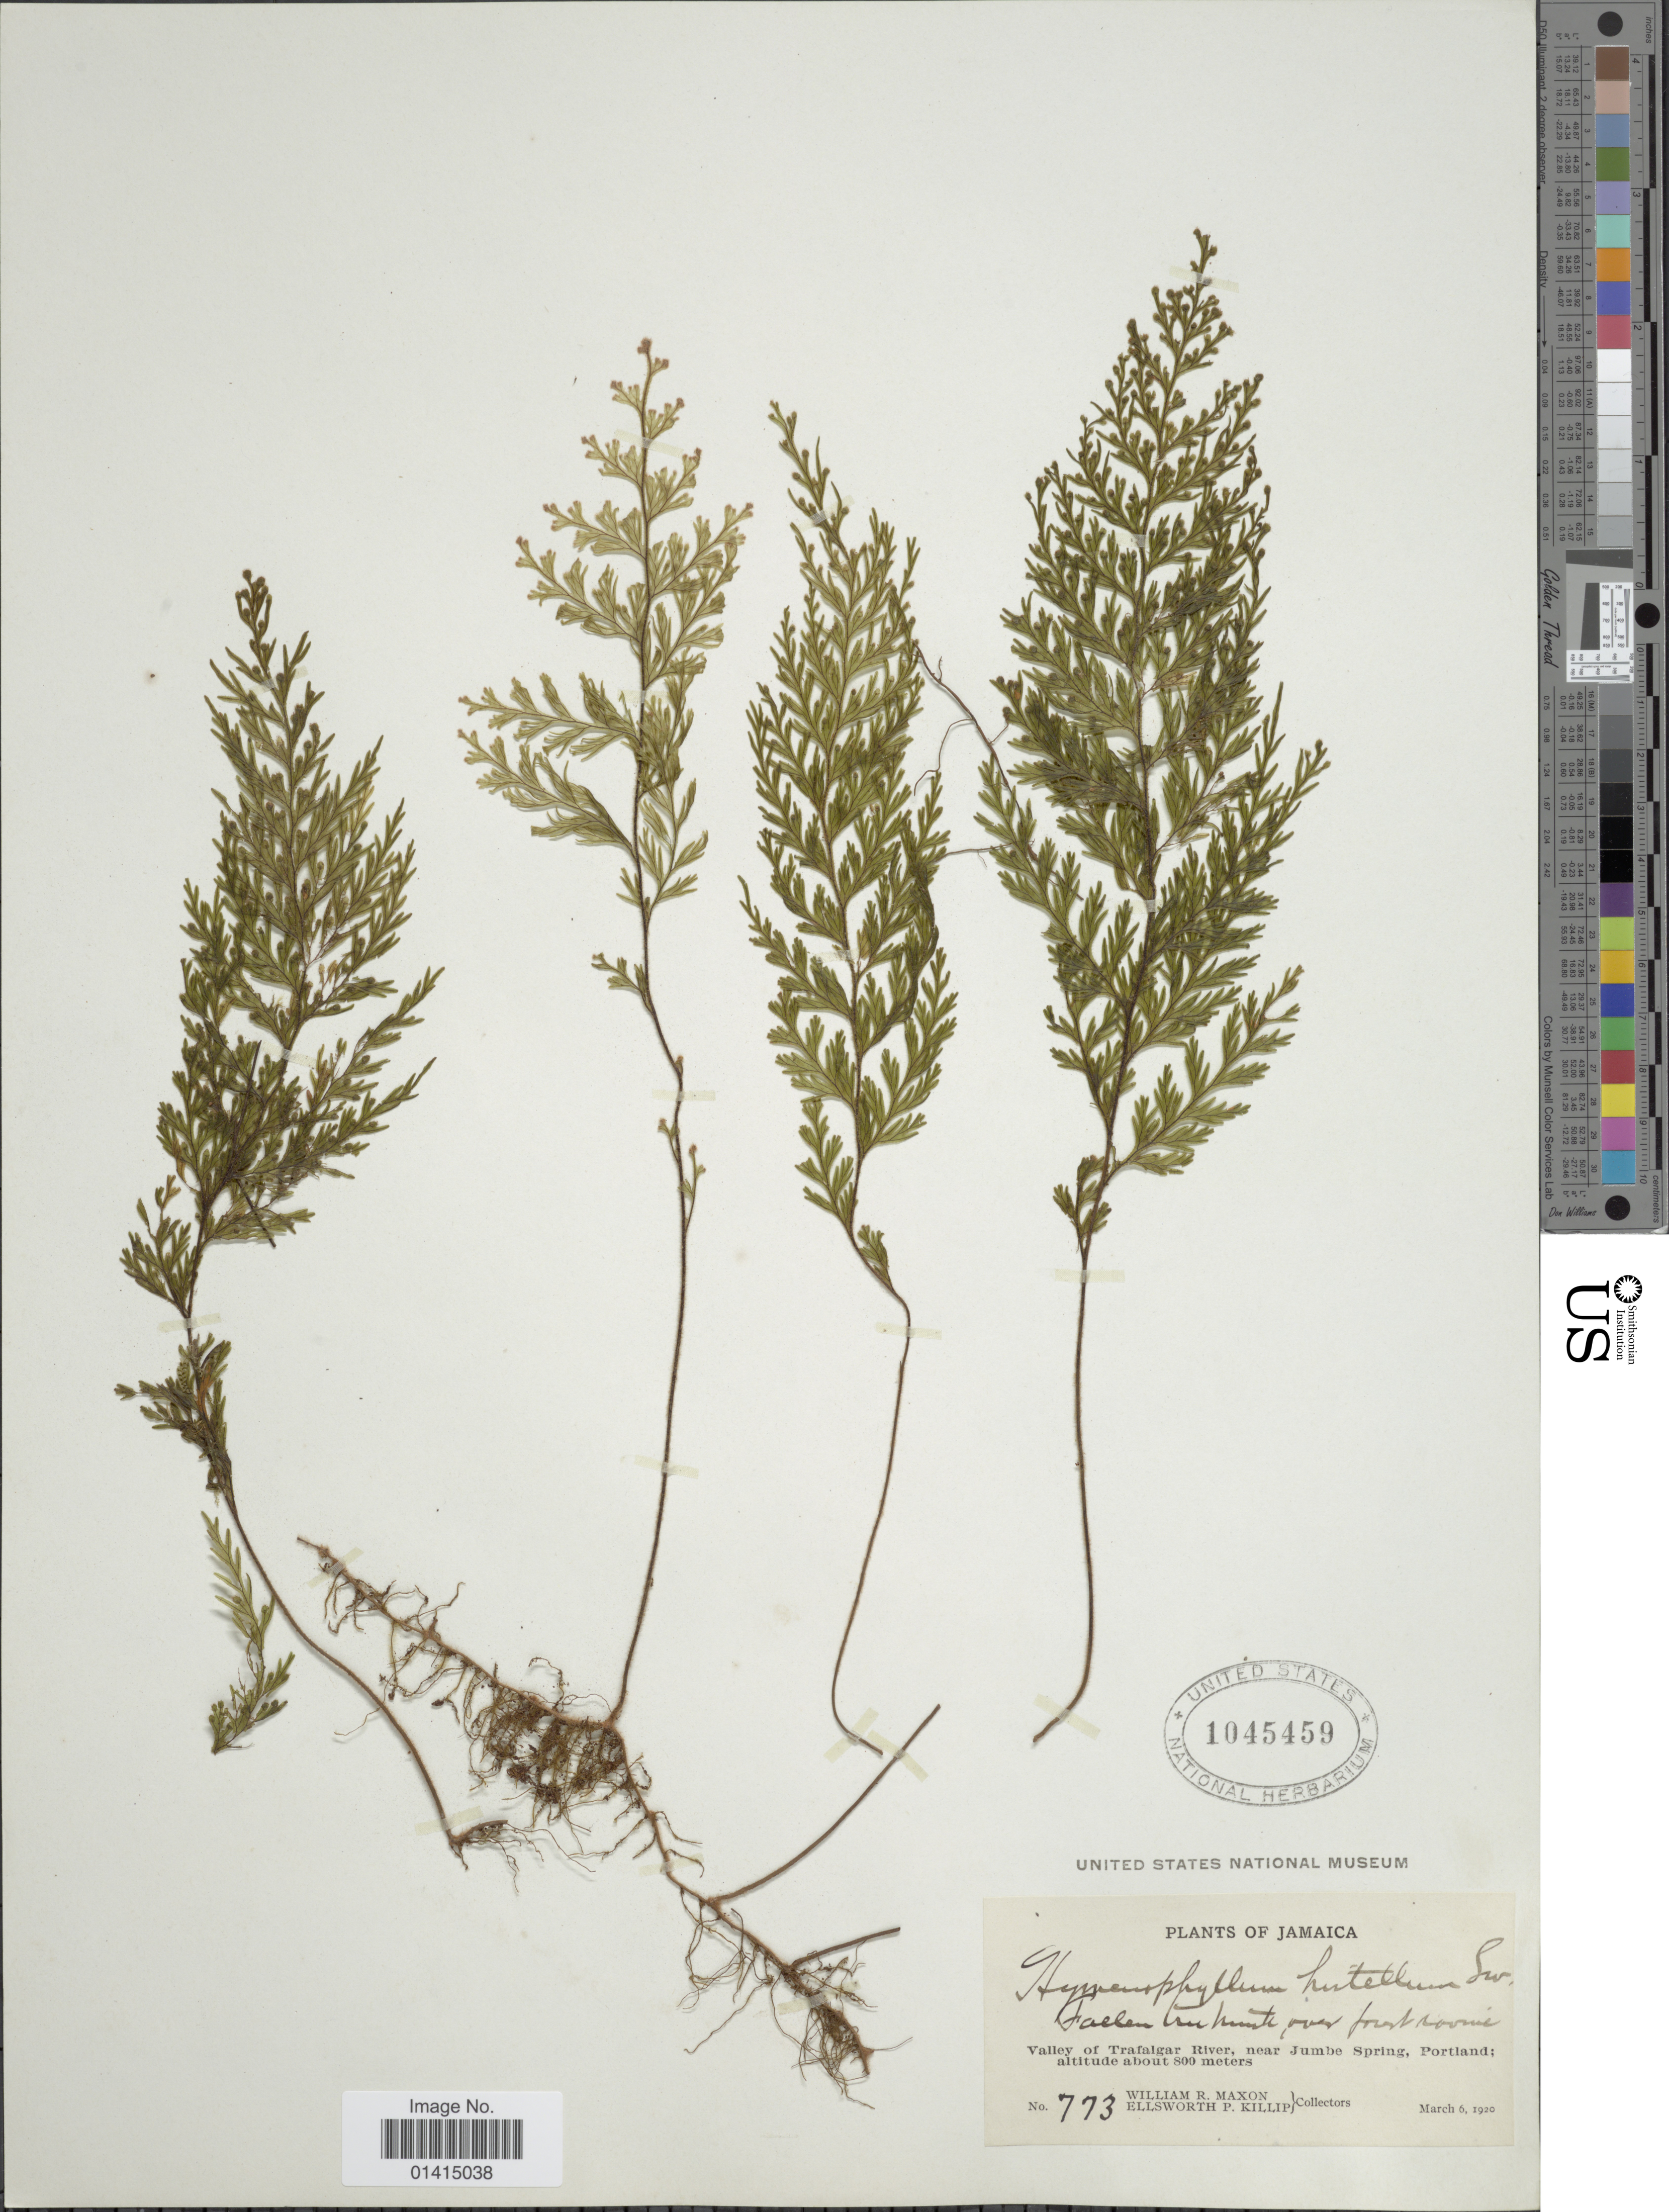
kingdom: Plantae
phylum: Tracheophyta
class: Polypodiopsida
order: Hymenophyllales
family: Hymenophyllaceae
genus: Hymenophyllum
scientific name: Hymenophyllum hirtellum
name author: Sw. in Schrad.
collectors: W. R. Maxon & E. P. Killip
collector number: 773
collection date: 1920-03-06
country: Jamaica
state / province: Portland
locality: Valley of Trafalgar River, near Jumbe Spring, Portland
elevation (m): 800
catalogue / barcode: US 1045459